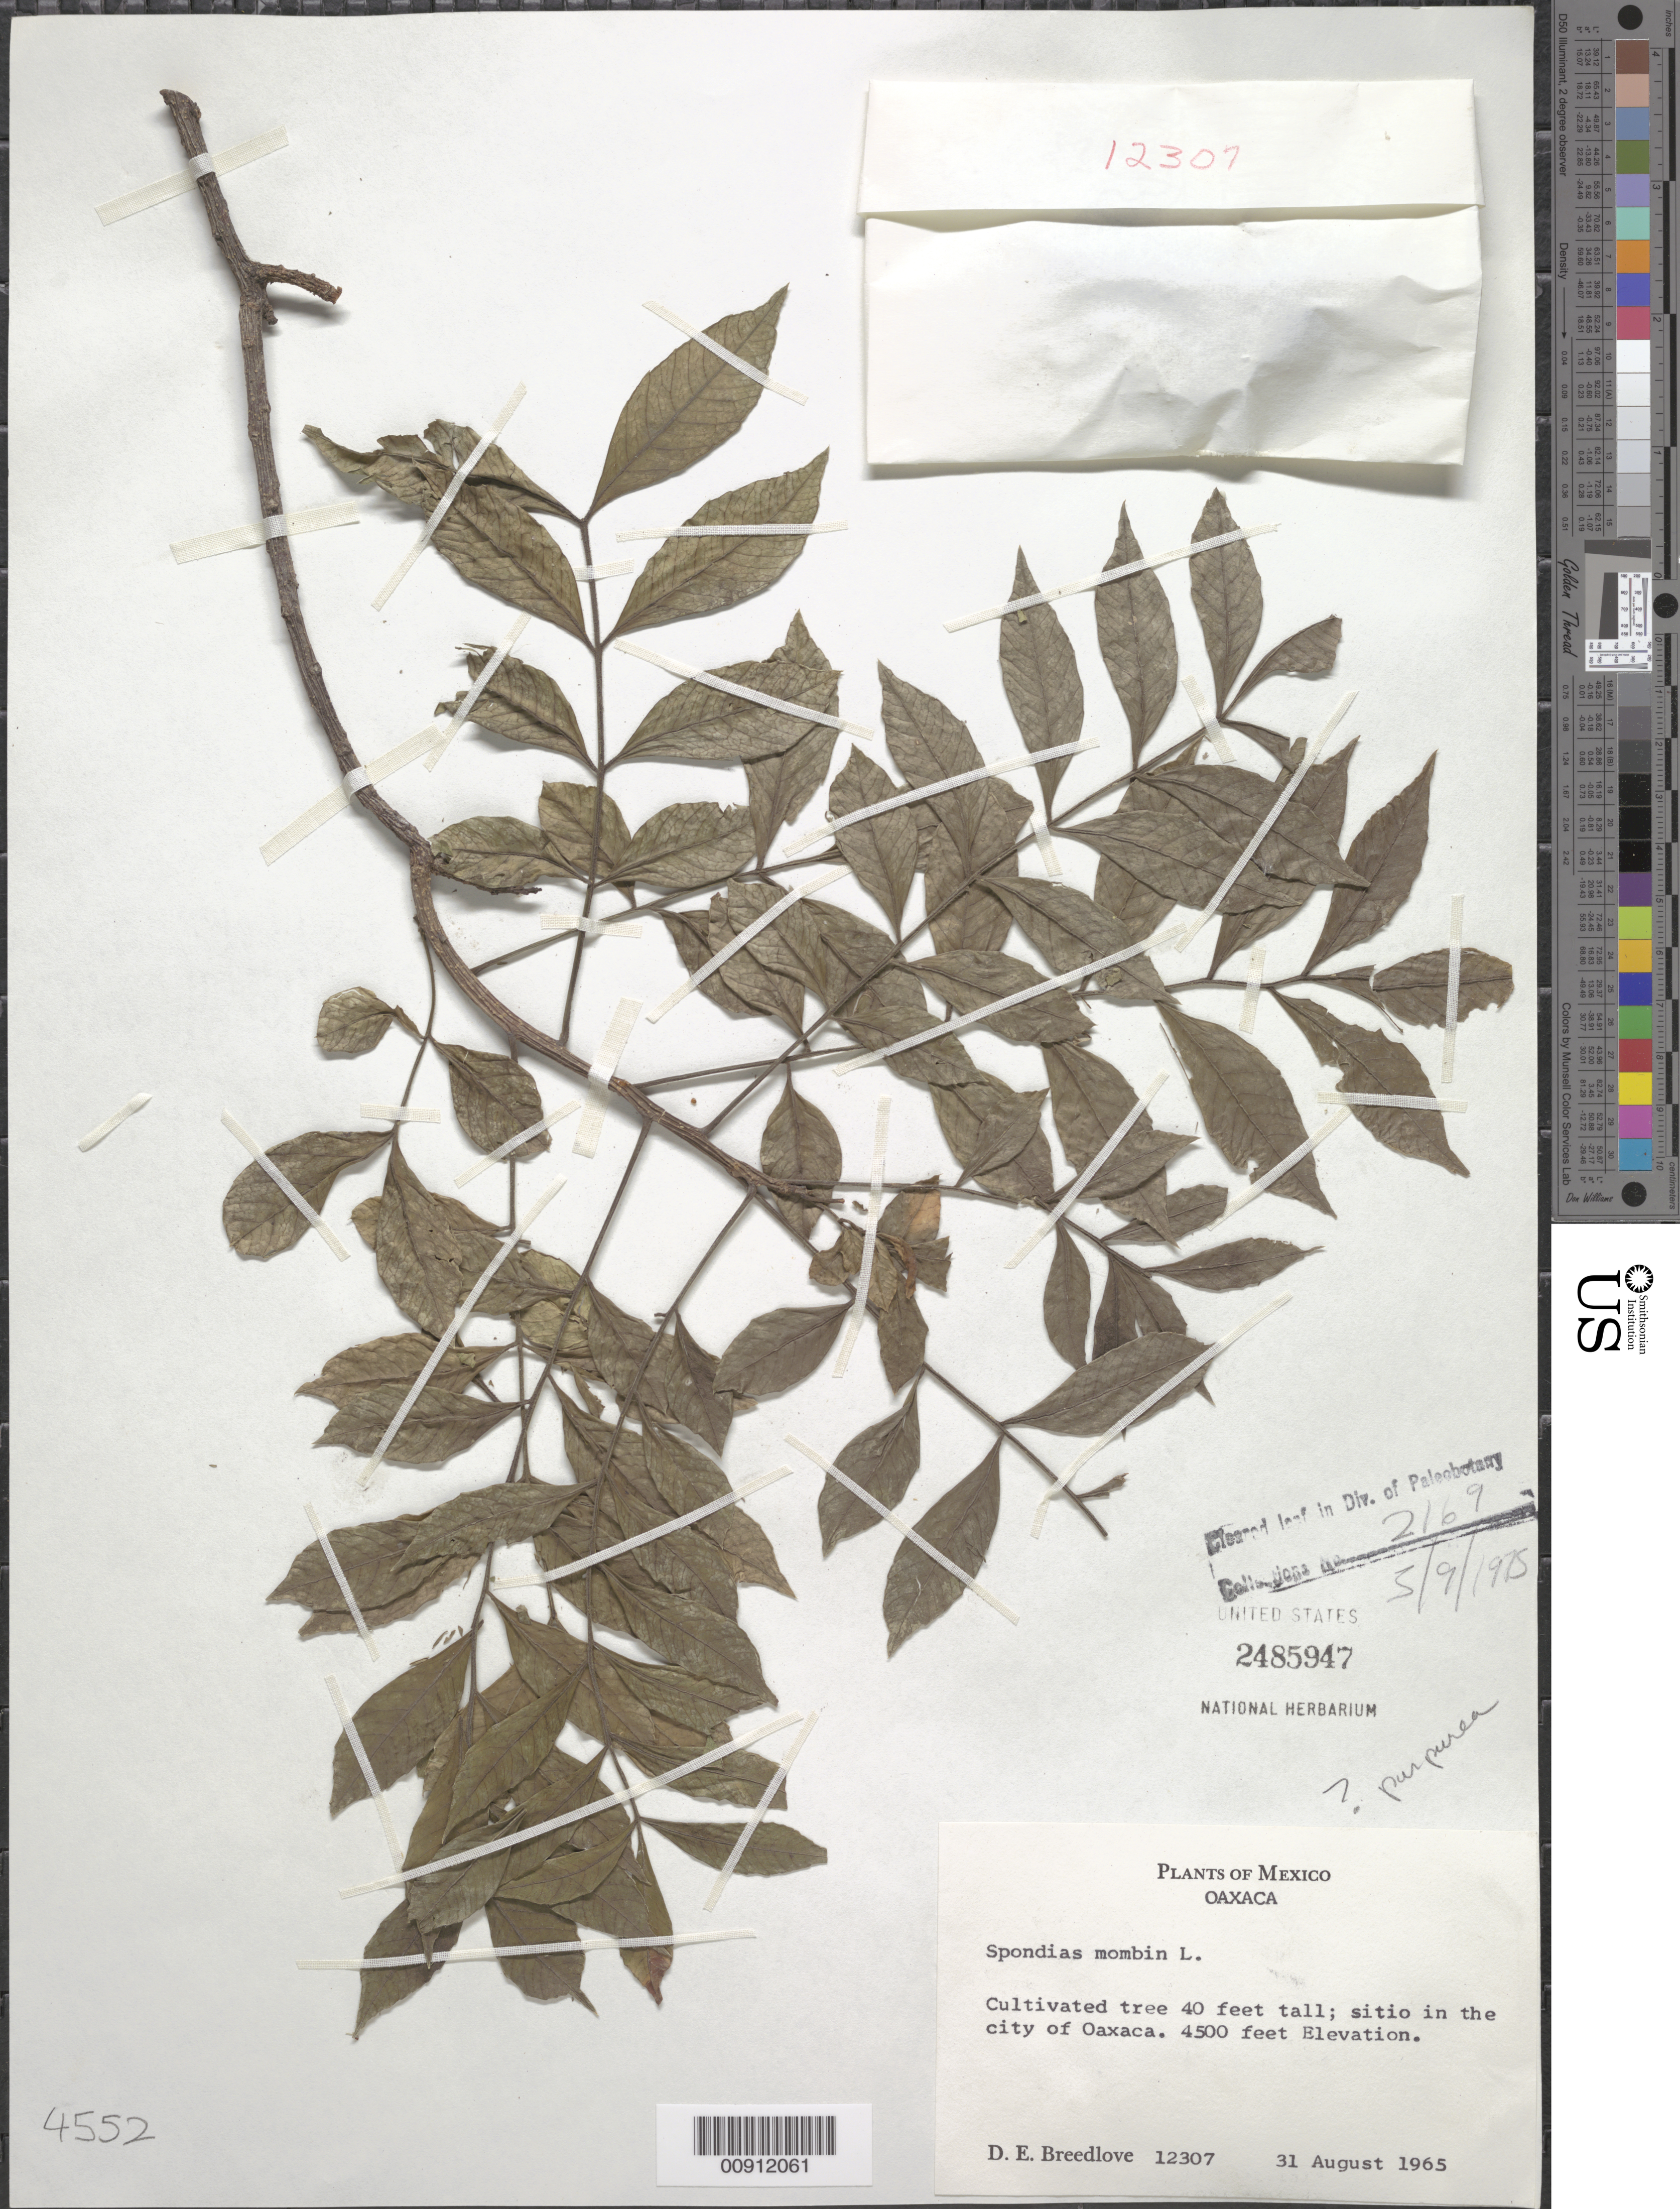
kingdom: Plantae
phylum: Tracheophyta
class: Magnoliopsida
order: Sapindales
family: Anacardiaceae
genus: Spondias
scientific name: Spondias purpurea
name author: L.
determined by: Mitchell, John D.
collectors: D. E. Breedlove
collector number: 12307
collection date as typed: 31 Aug 1965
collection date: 1965-08-31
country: Mexico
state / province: Oaxaca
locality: City of Oaxaca, Oaxaca.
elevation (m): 1372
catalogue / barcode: US 2485947